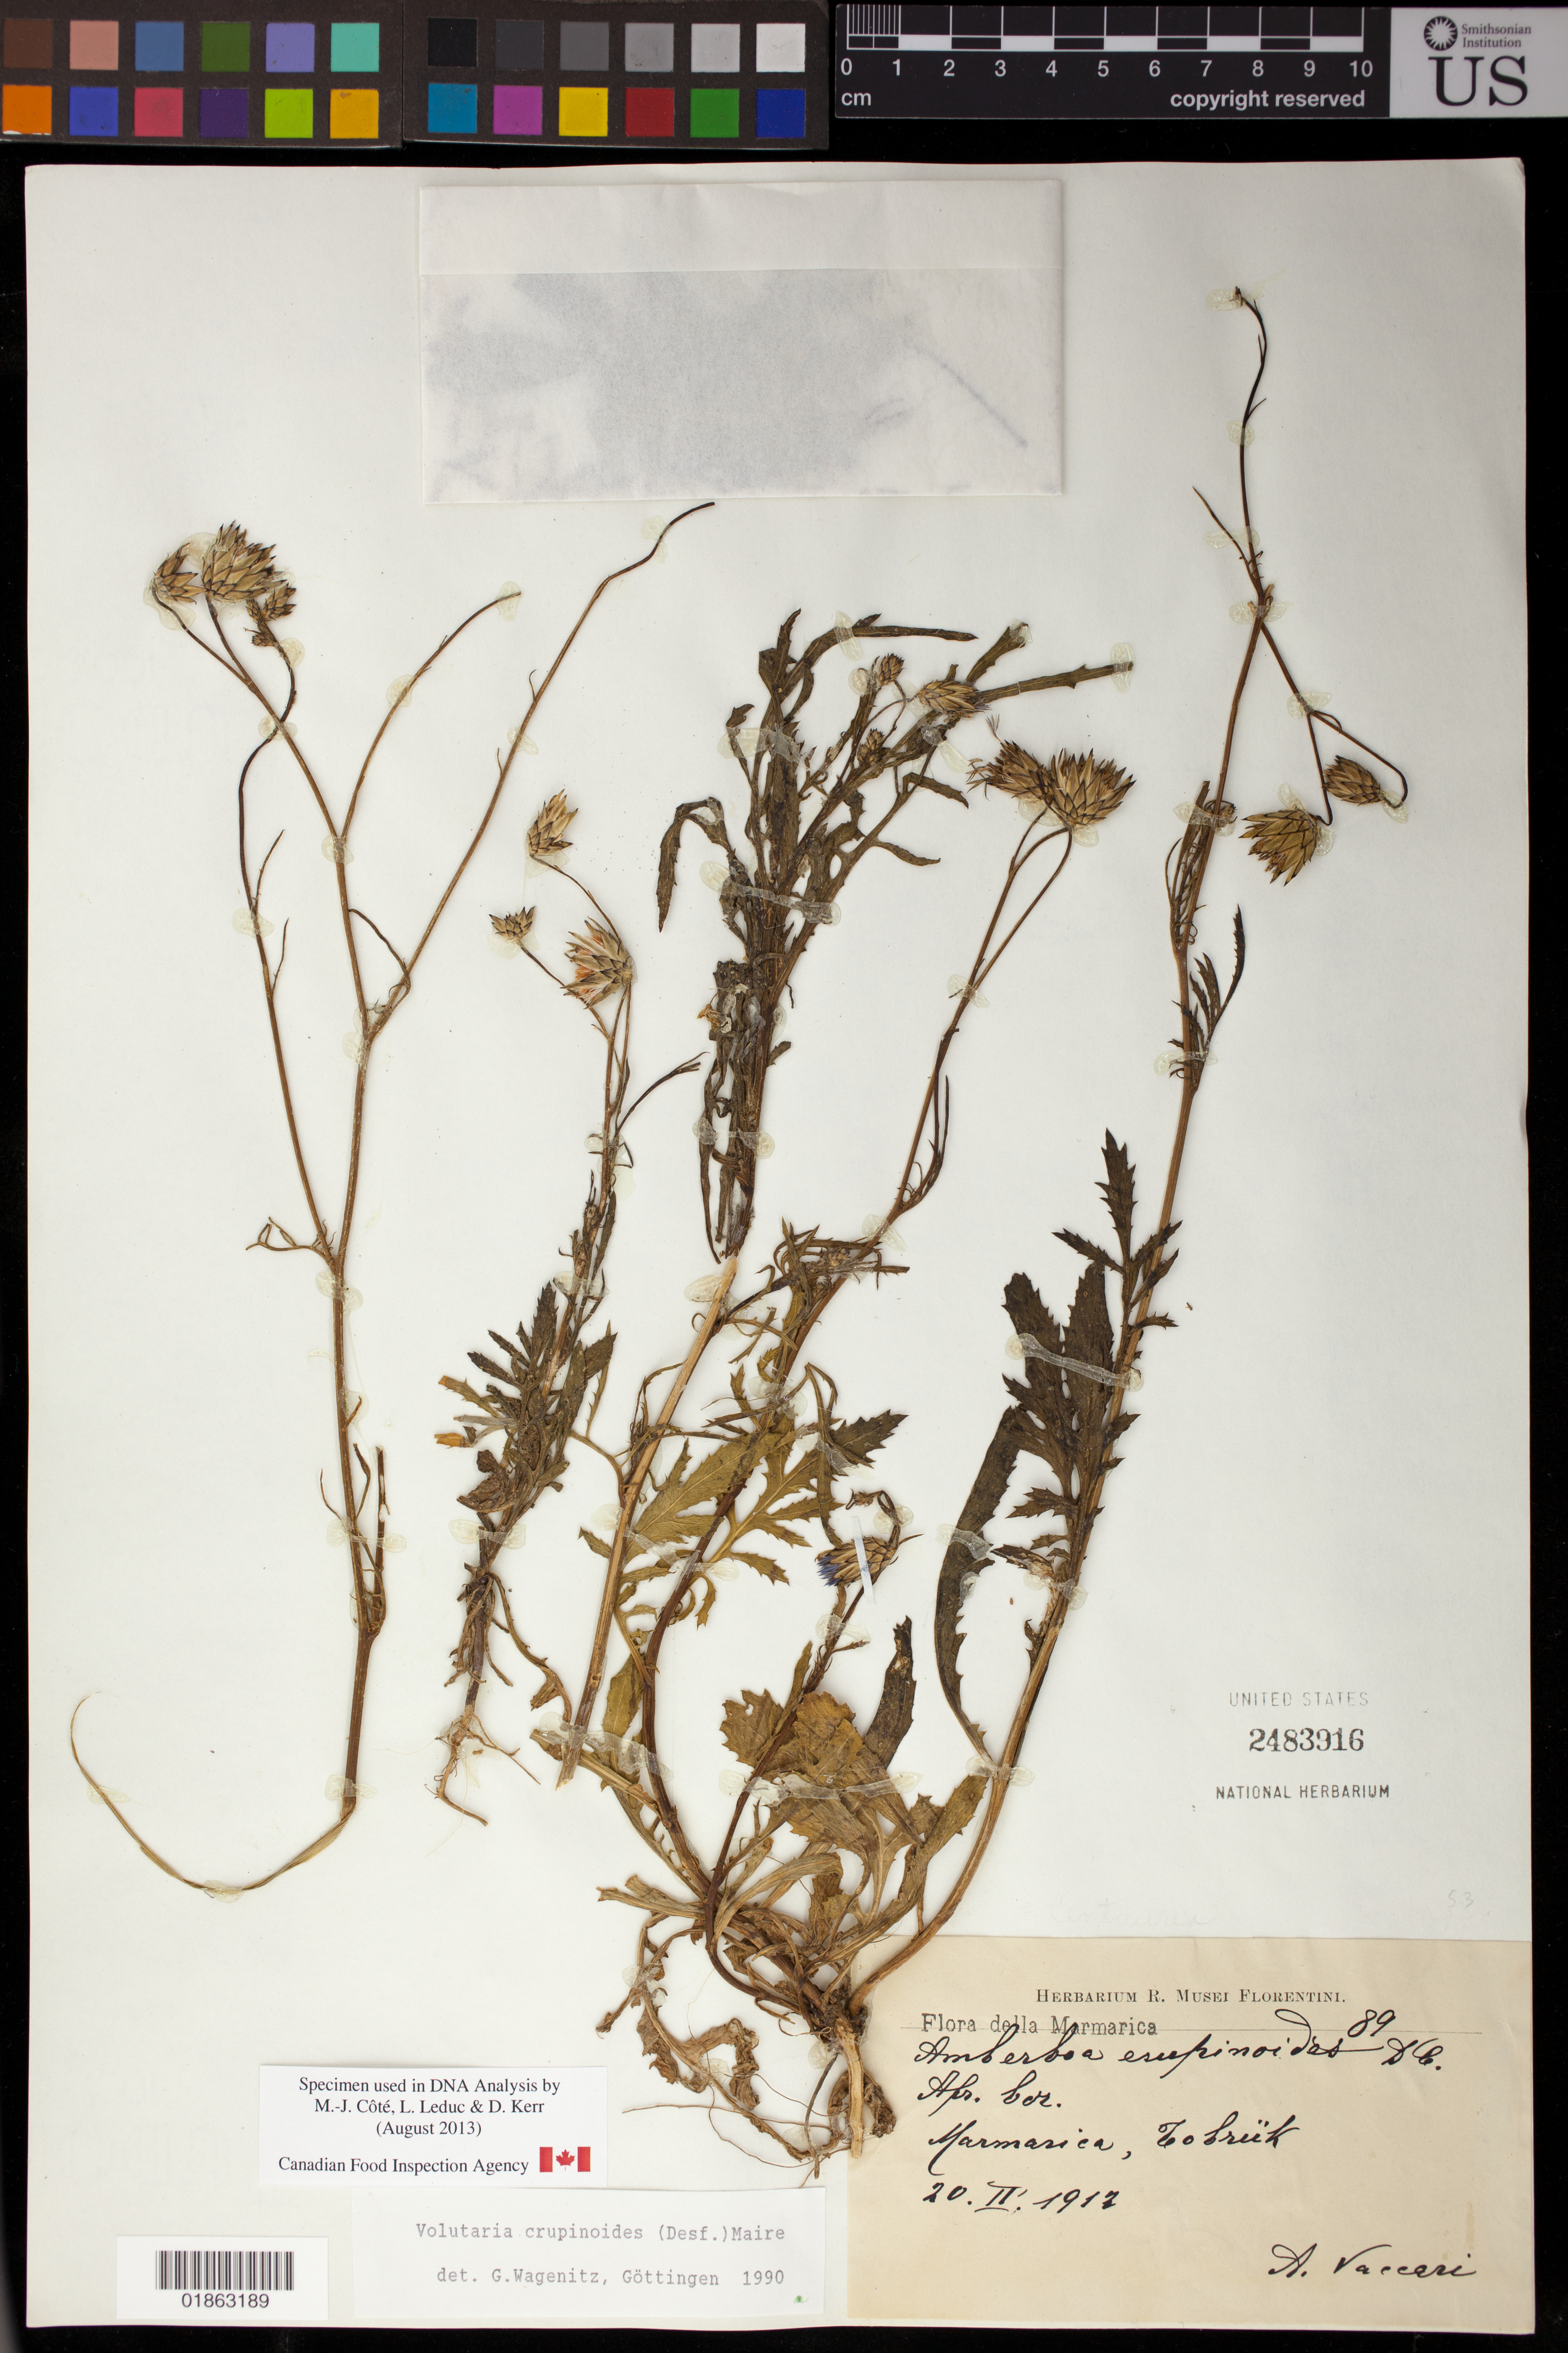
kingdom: Plantae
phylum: Tracheophyta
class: Magnoliopsida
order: Asterales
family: Asteraceae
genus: Volutaria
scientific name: Volutaria crupinoides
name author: (Desf.) Maire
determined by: Wagenitz, G.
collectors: A. Vaccari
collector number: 89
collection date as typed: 20. ii.1913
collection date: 1913-02-20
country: Libya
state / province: Al Buţnān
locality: Marmarica, Tobrük.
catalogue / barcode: US 2483916